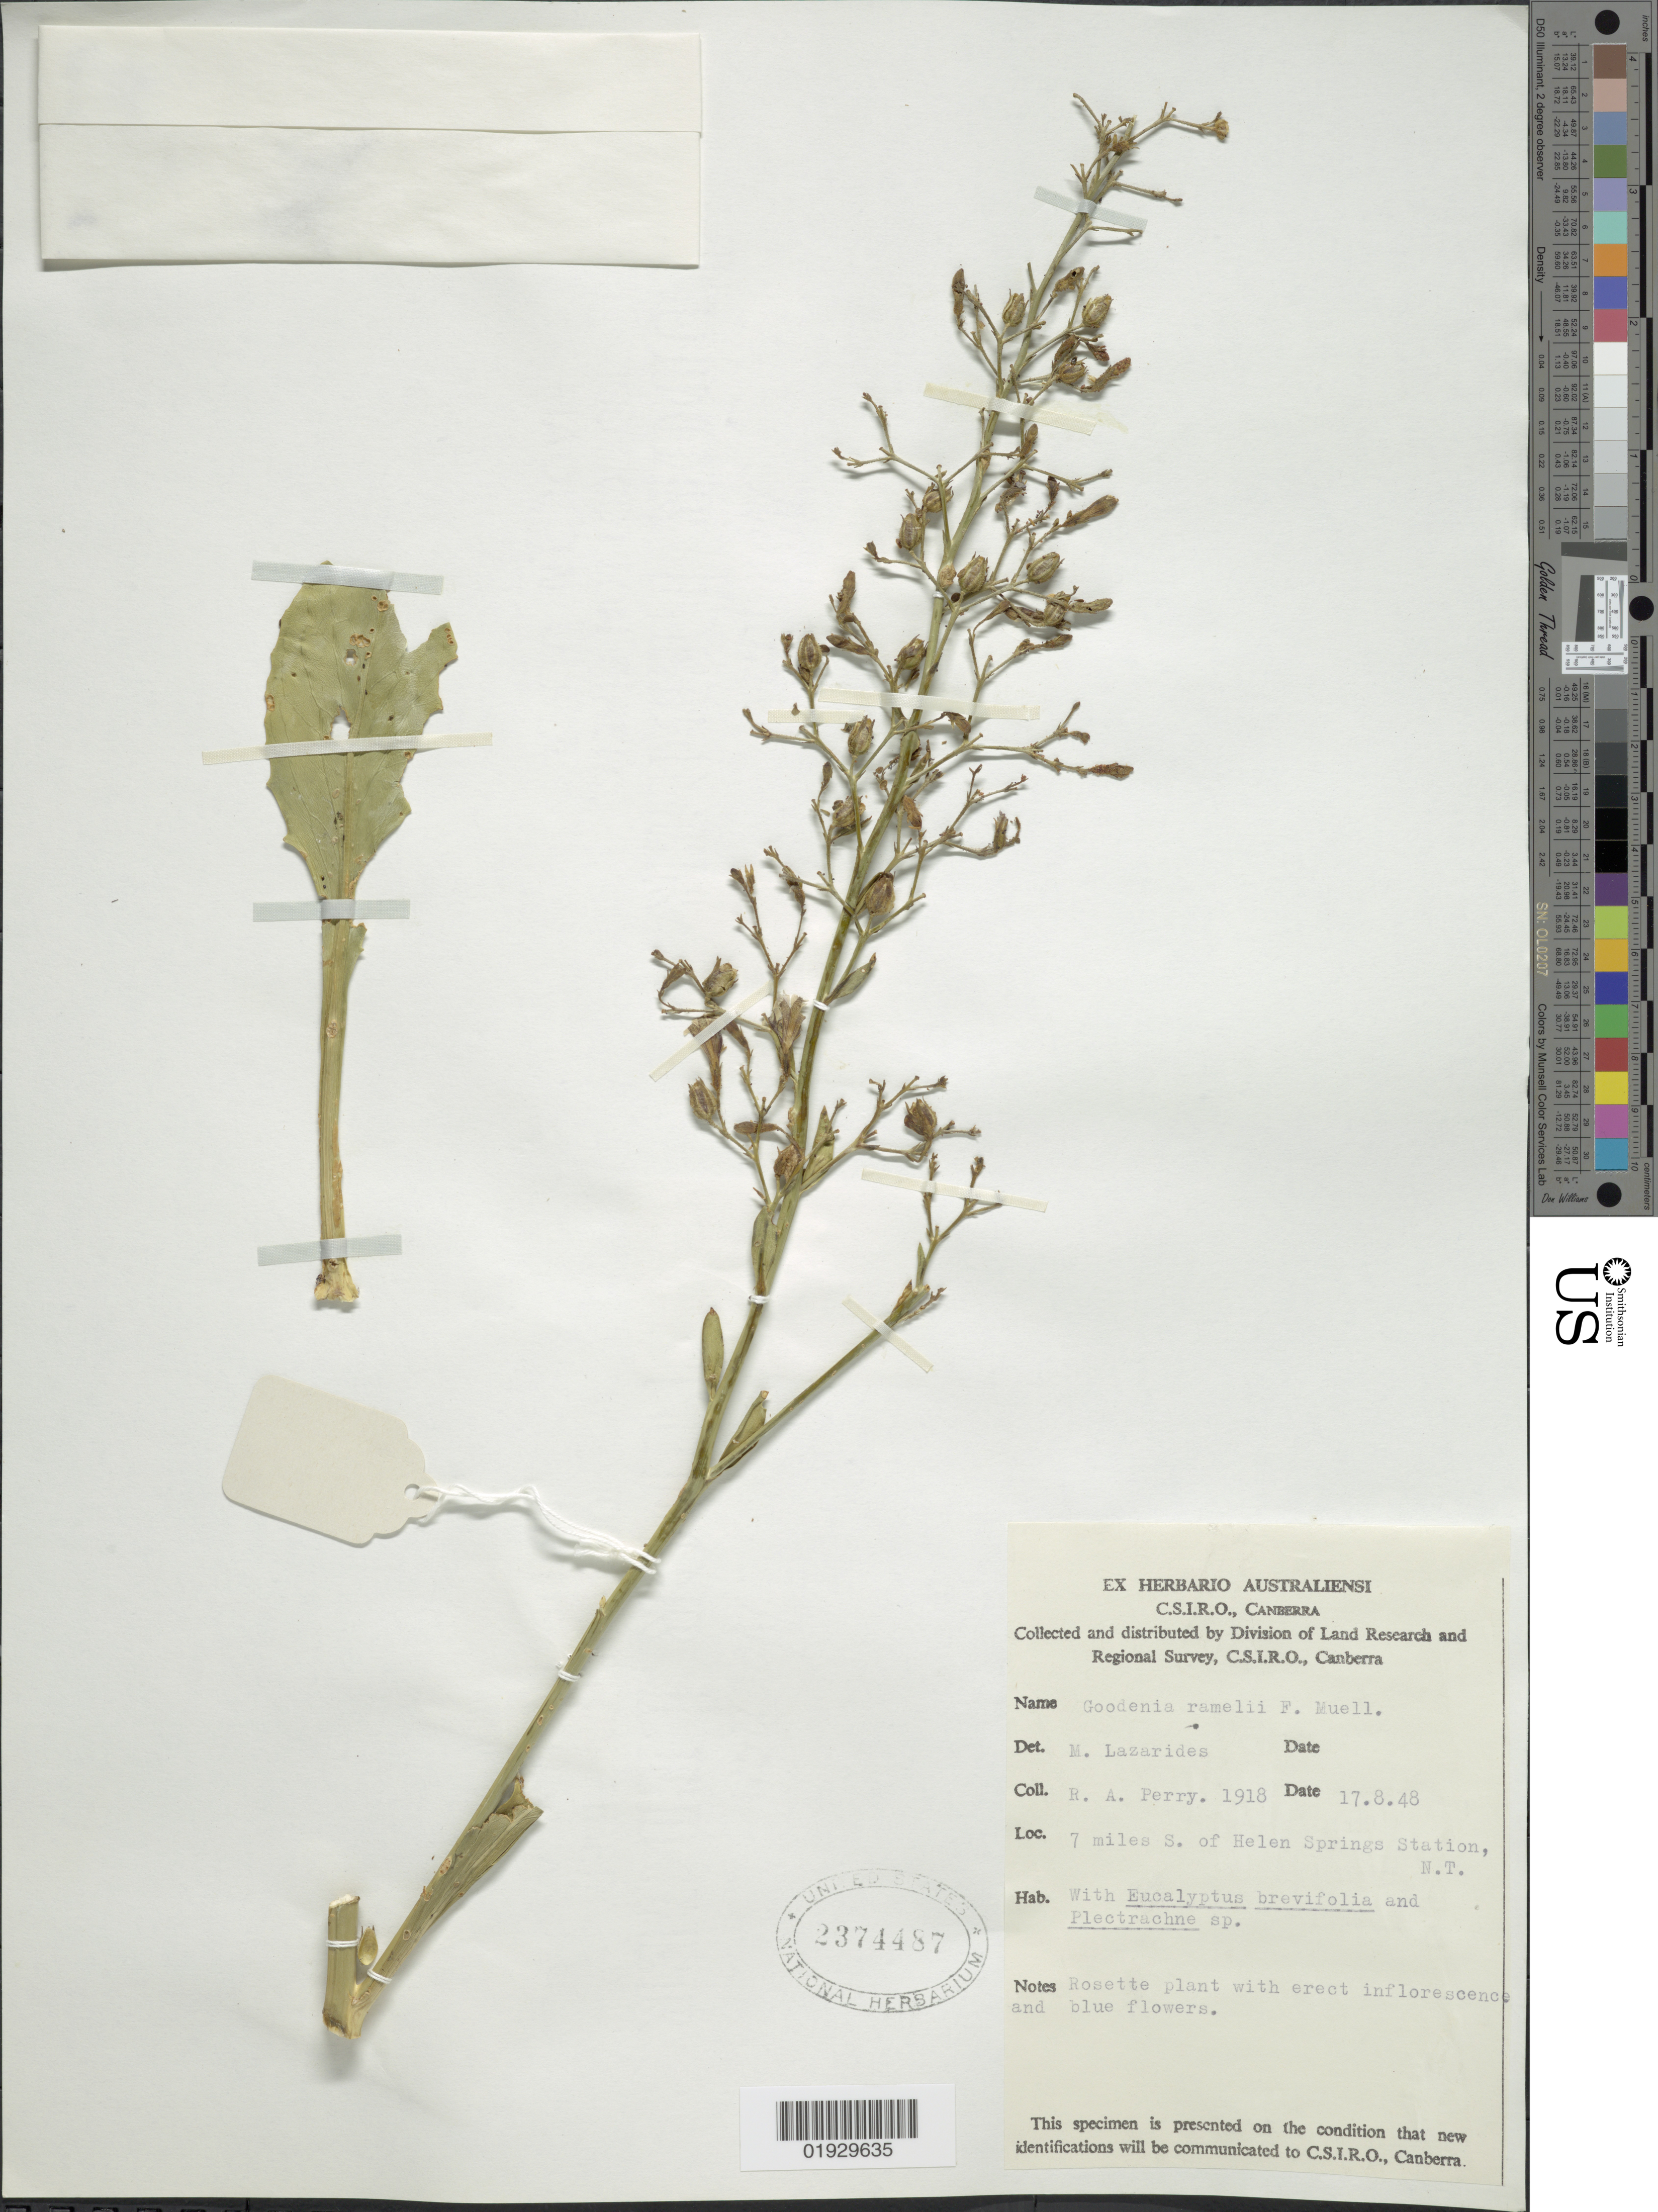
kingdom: Plantae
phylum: Tracheophyta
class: Magnoliopsida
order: Asterales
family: Goodeniaceae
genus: Goodenia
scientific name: Goodenia ramelii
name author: F. Muell.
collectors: Perry, R. A.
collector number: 1918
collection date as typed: Transcribed d/m/y: 17/8/48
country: Australia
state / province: Northern Territory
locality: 7 miles S. of Helen Springs Station, N.T.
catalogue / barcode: US 2374487